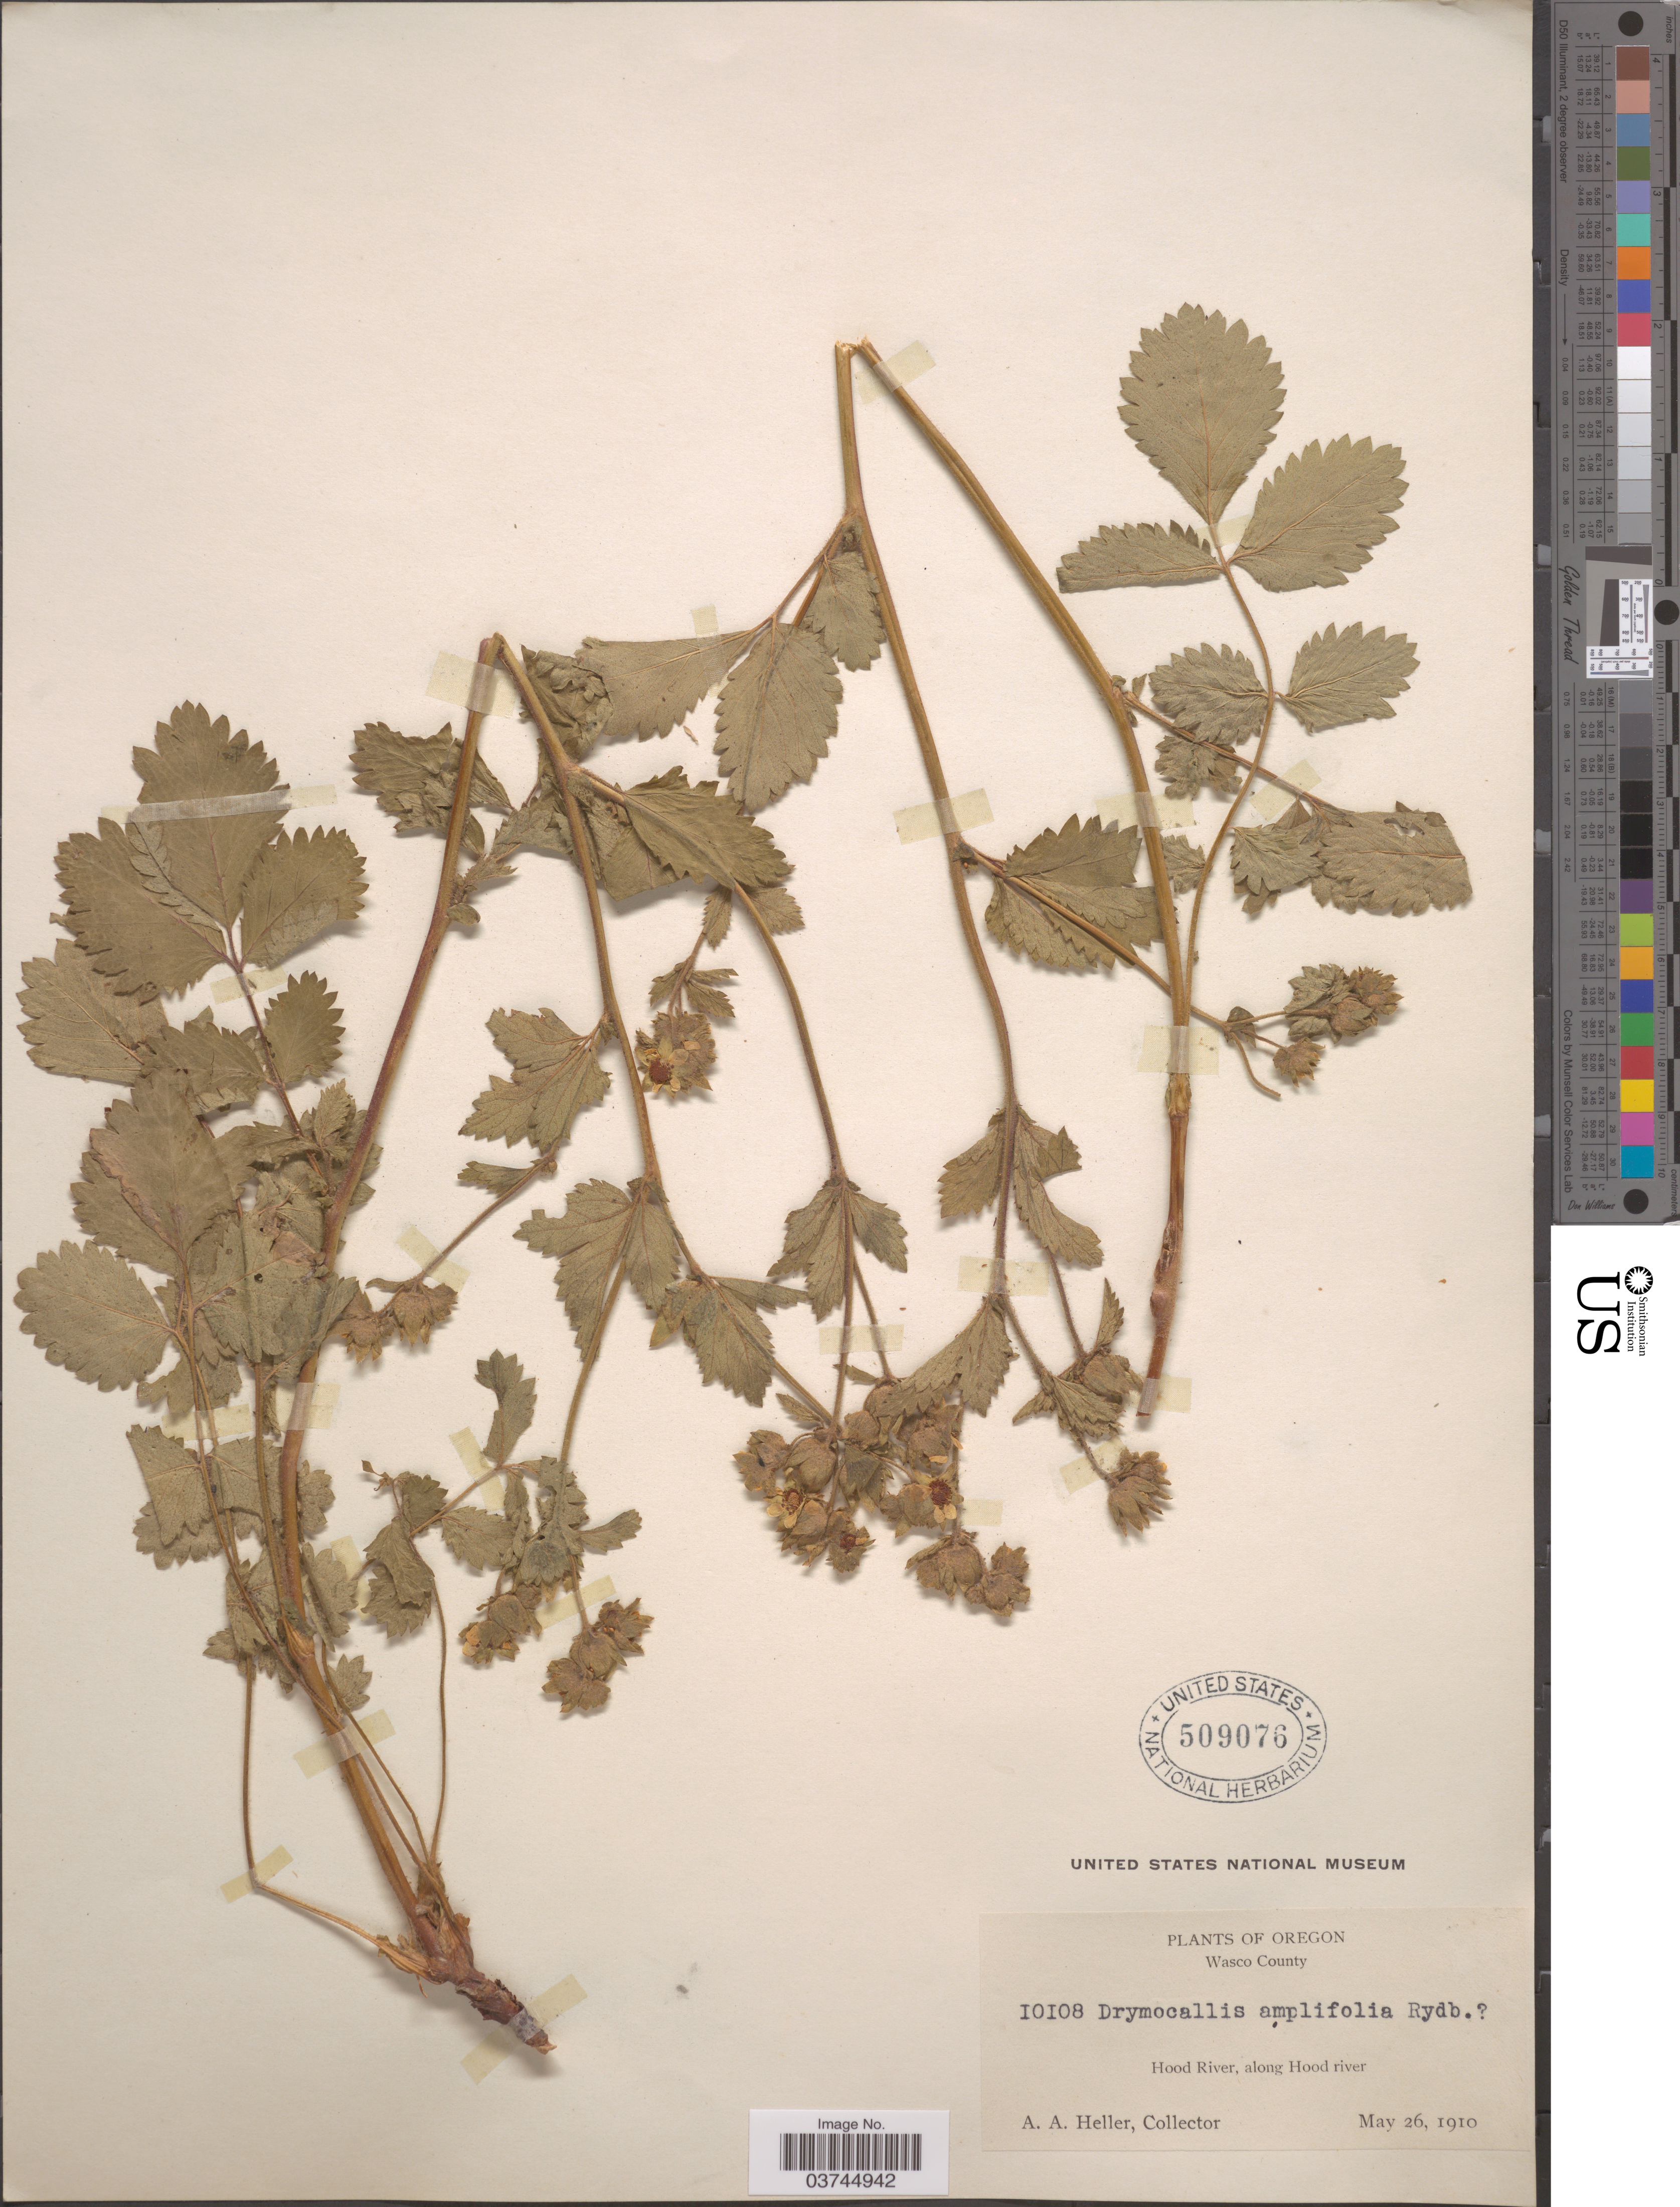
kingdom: Plantae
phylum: Tracheophyta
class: Magnoliopsida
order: Rosales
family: Rosaceae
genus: Drymocallis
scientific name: Drymocallis sp.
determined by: Strong, Mark T., (BOT), Smithsonian Institution - National Museum of Natural History (UNITED STATES)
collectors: A. A. Heller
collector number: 10108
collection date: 1910-05-26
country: United States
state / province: Oregon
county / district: Wasco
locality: Wasco County. Hood River, along Hood river.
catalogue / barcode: US 509076